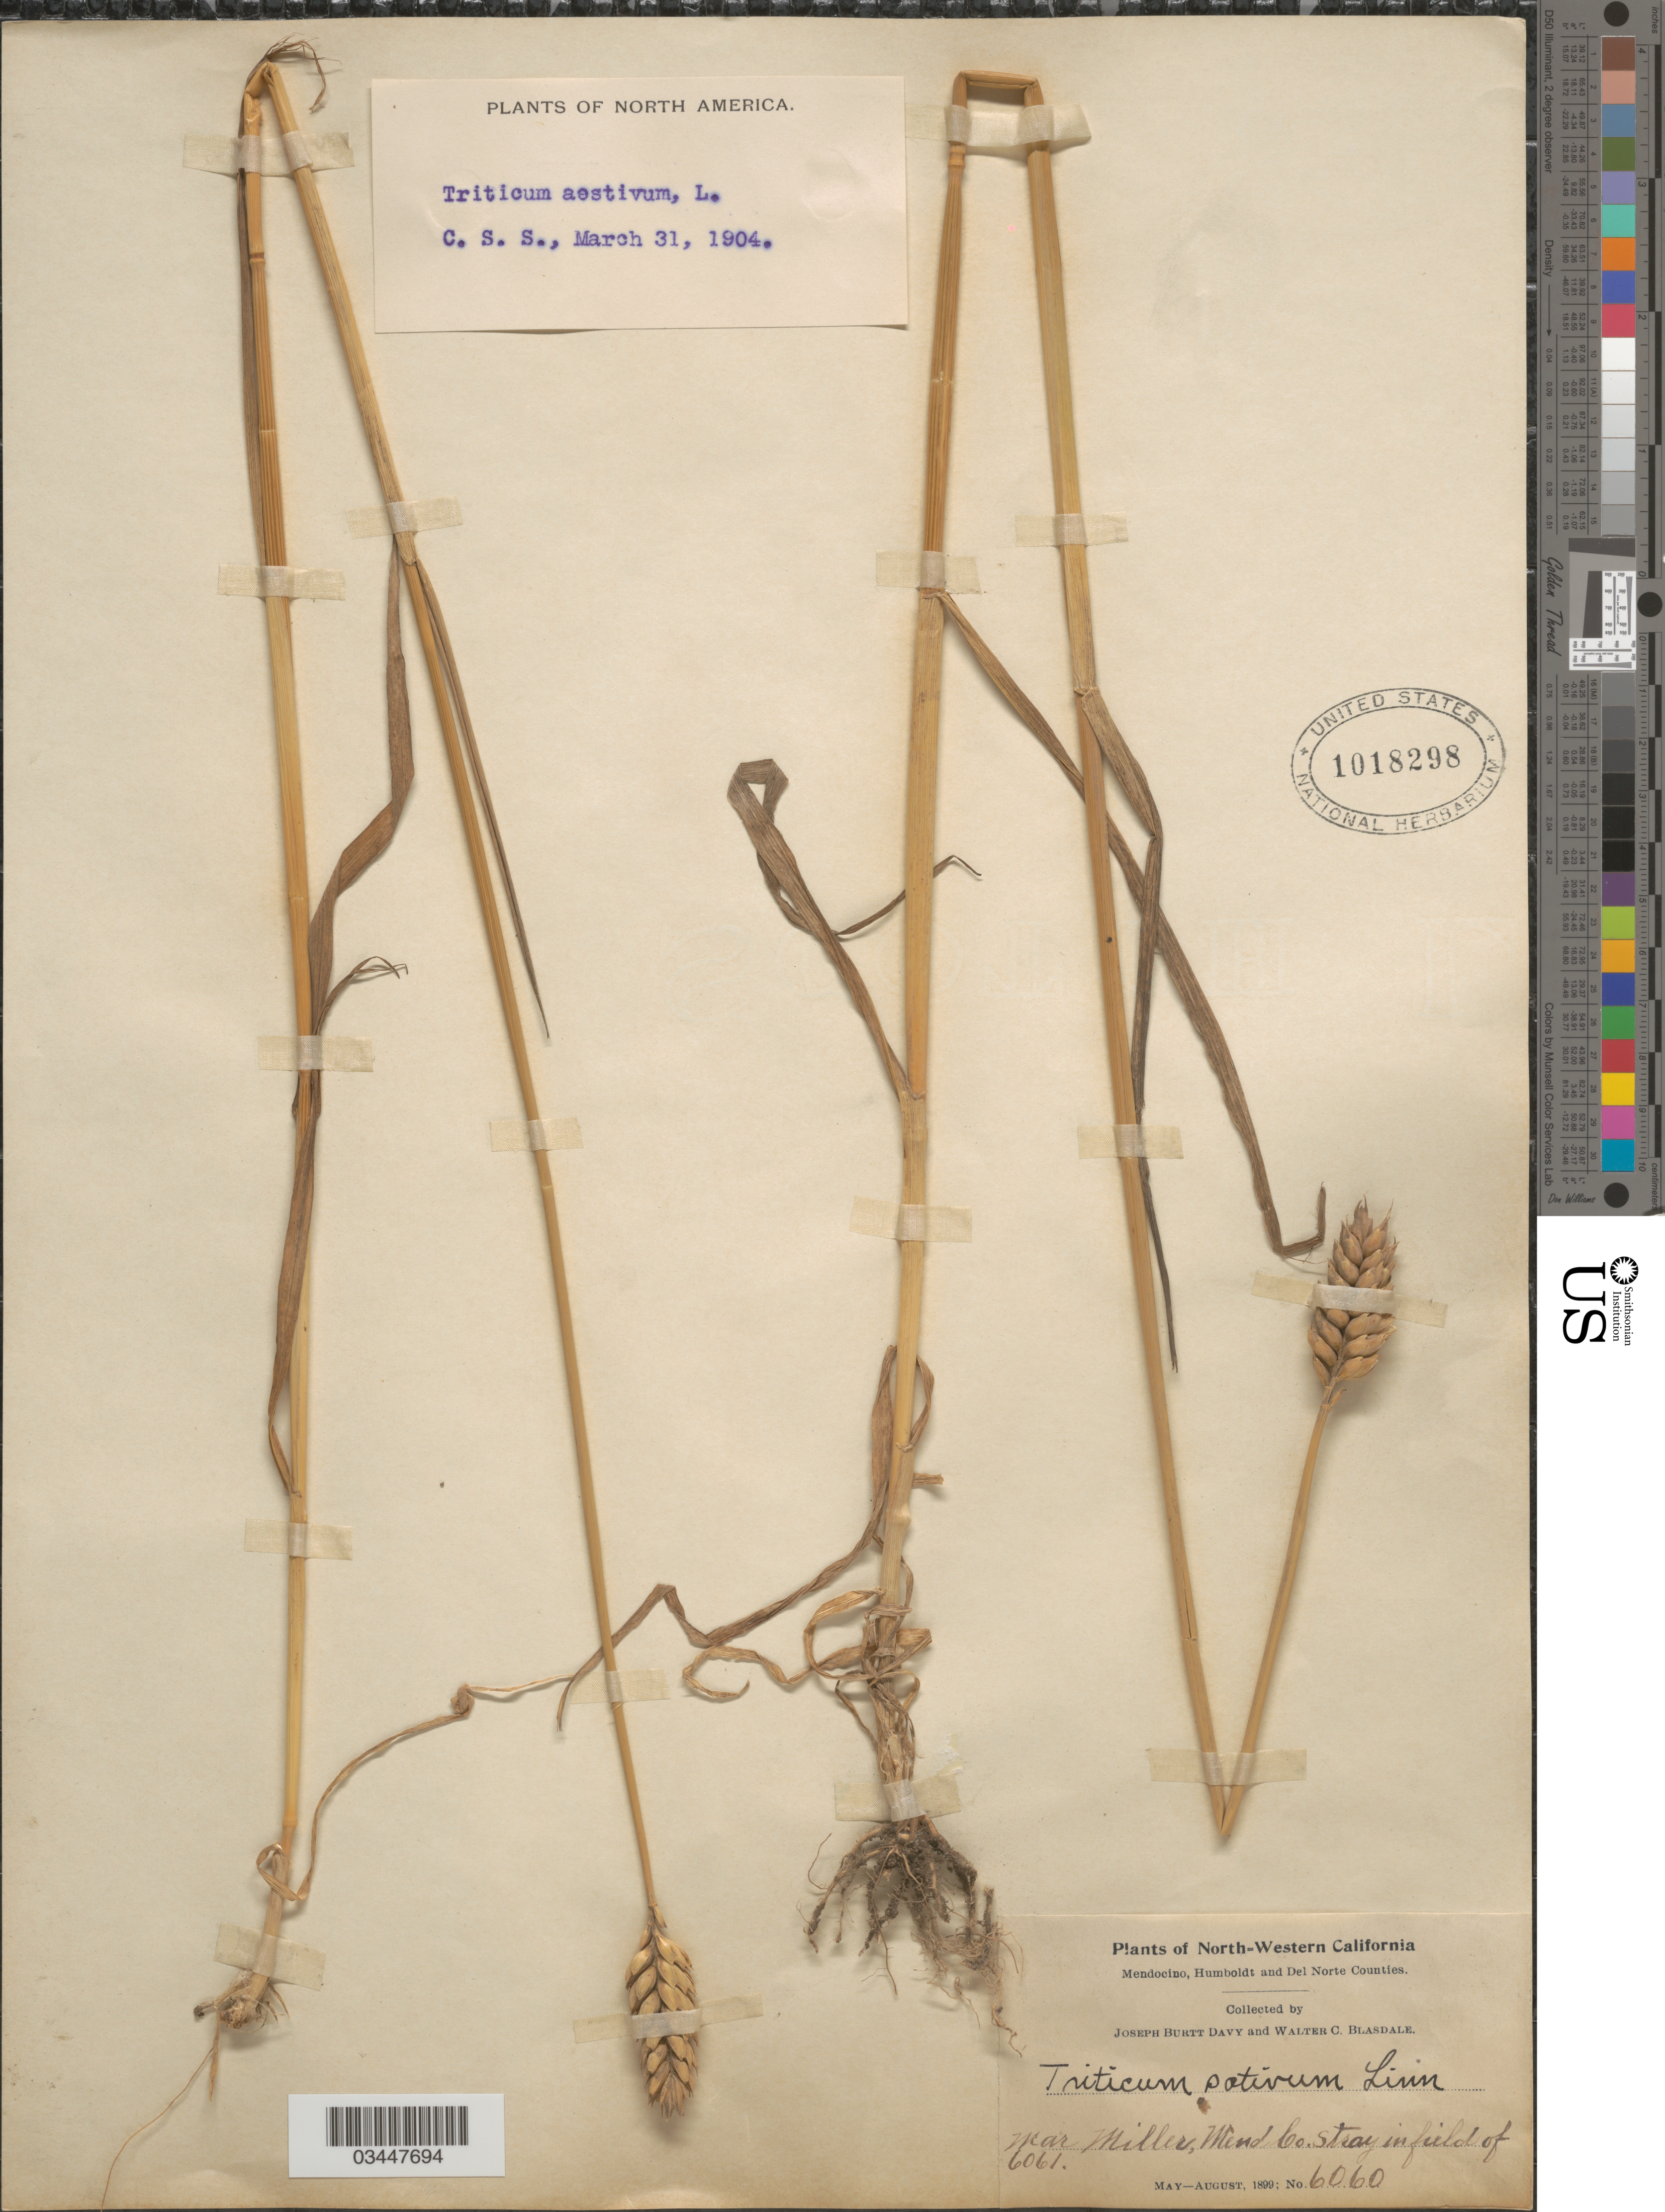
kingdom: Plantae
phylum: Tracheophyta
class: Liliopsida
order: Poales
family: Poaceae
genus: Triticum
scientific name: Triticum aestivum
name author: L.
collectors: J. Burtt Davy & W. Blasdale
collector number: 6060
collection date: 1899-05/1899-08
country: United States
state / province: California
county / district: Mendocino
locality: North-Western California. Mendocino, Humboldt and Del Norte Counties. Near Miller, Mend. Co. Stray in field of 6061 [unsure placement].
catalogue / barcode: US 1018298